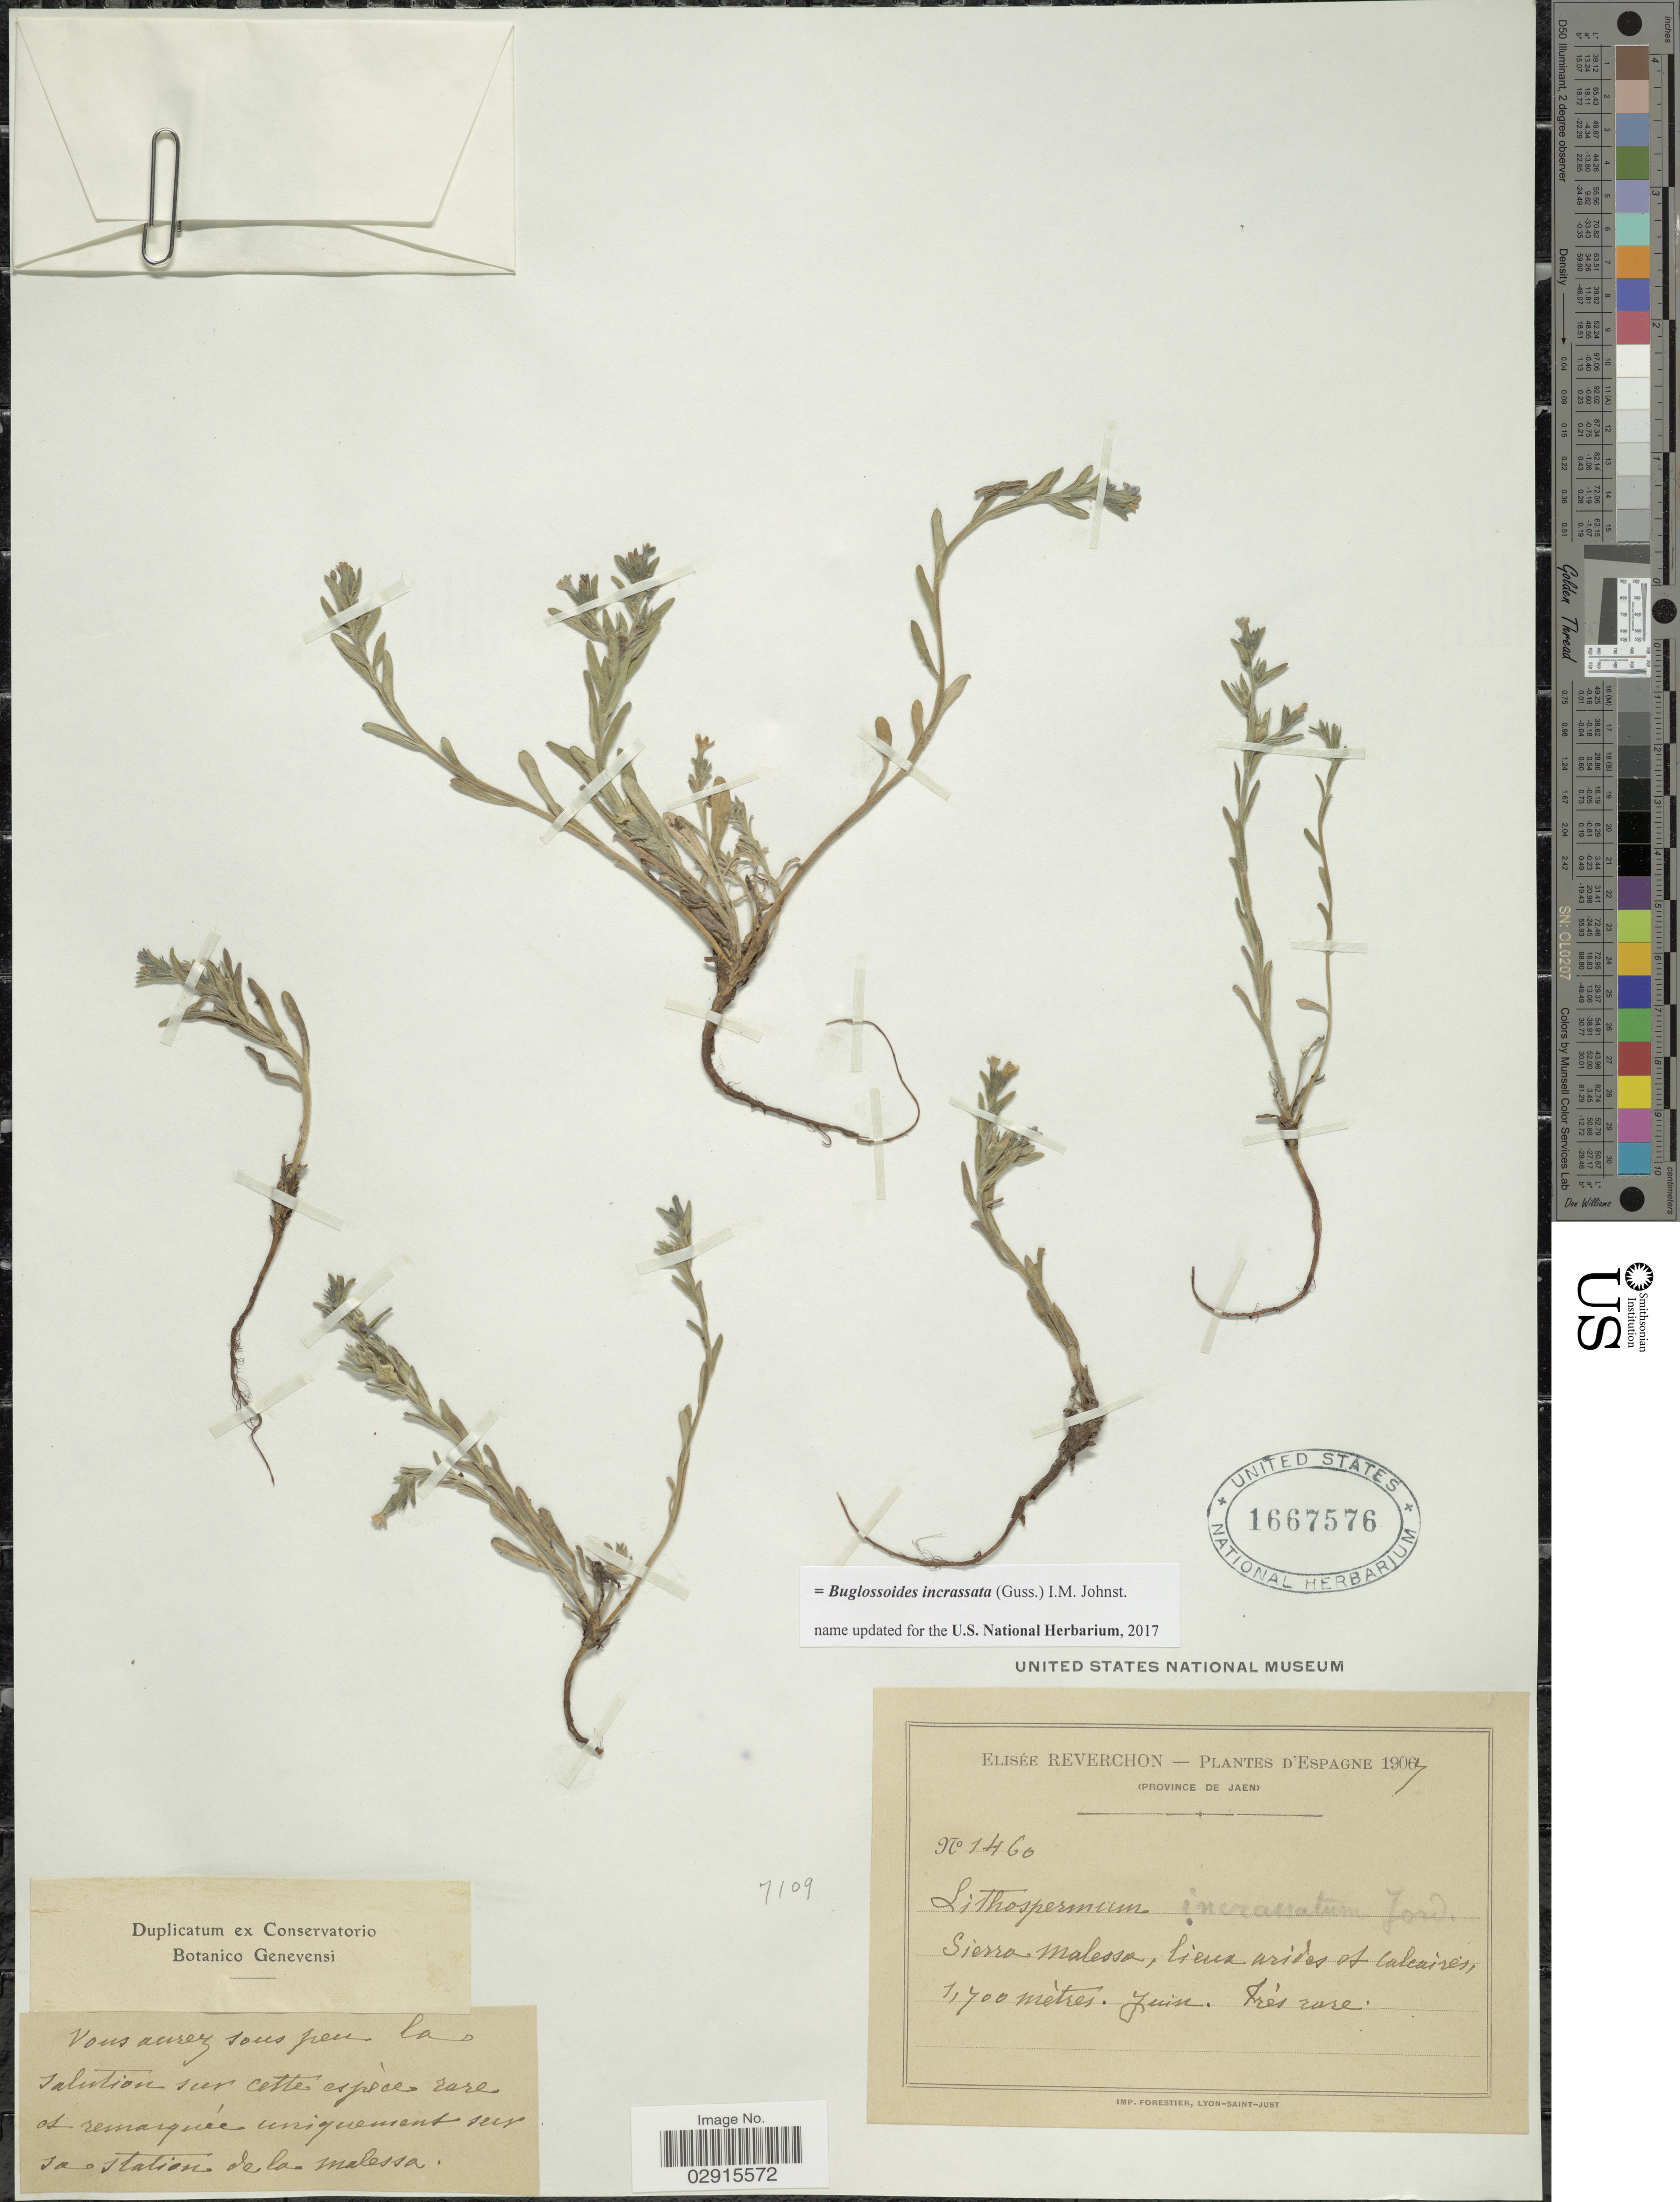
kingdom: Plantae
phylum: Tracheophyta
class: Magnoliopsida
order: Boraginales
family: Boraginaceae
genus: Buglossoides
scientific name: Buglossoides incrassata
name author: (Gussone) I.M. Johnst.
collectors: E. Reverchon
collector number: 1460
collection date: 1906-06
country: Spain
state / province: Andalucia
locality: Sierra Malessa, Espagne.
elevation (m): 1700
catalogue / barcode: US 1667576